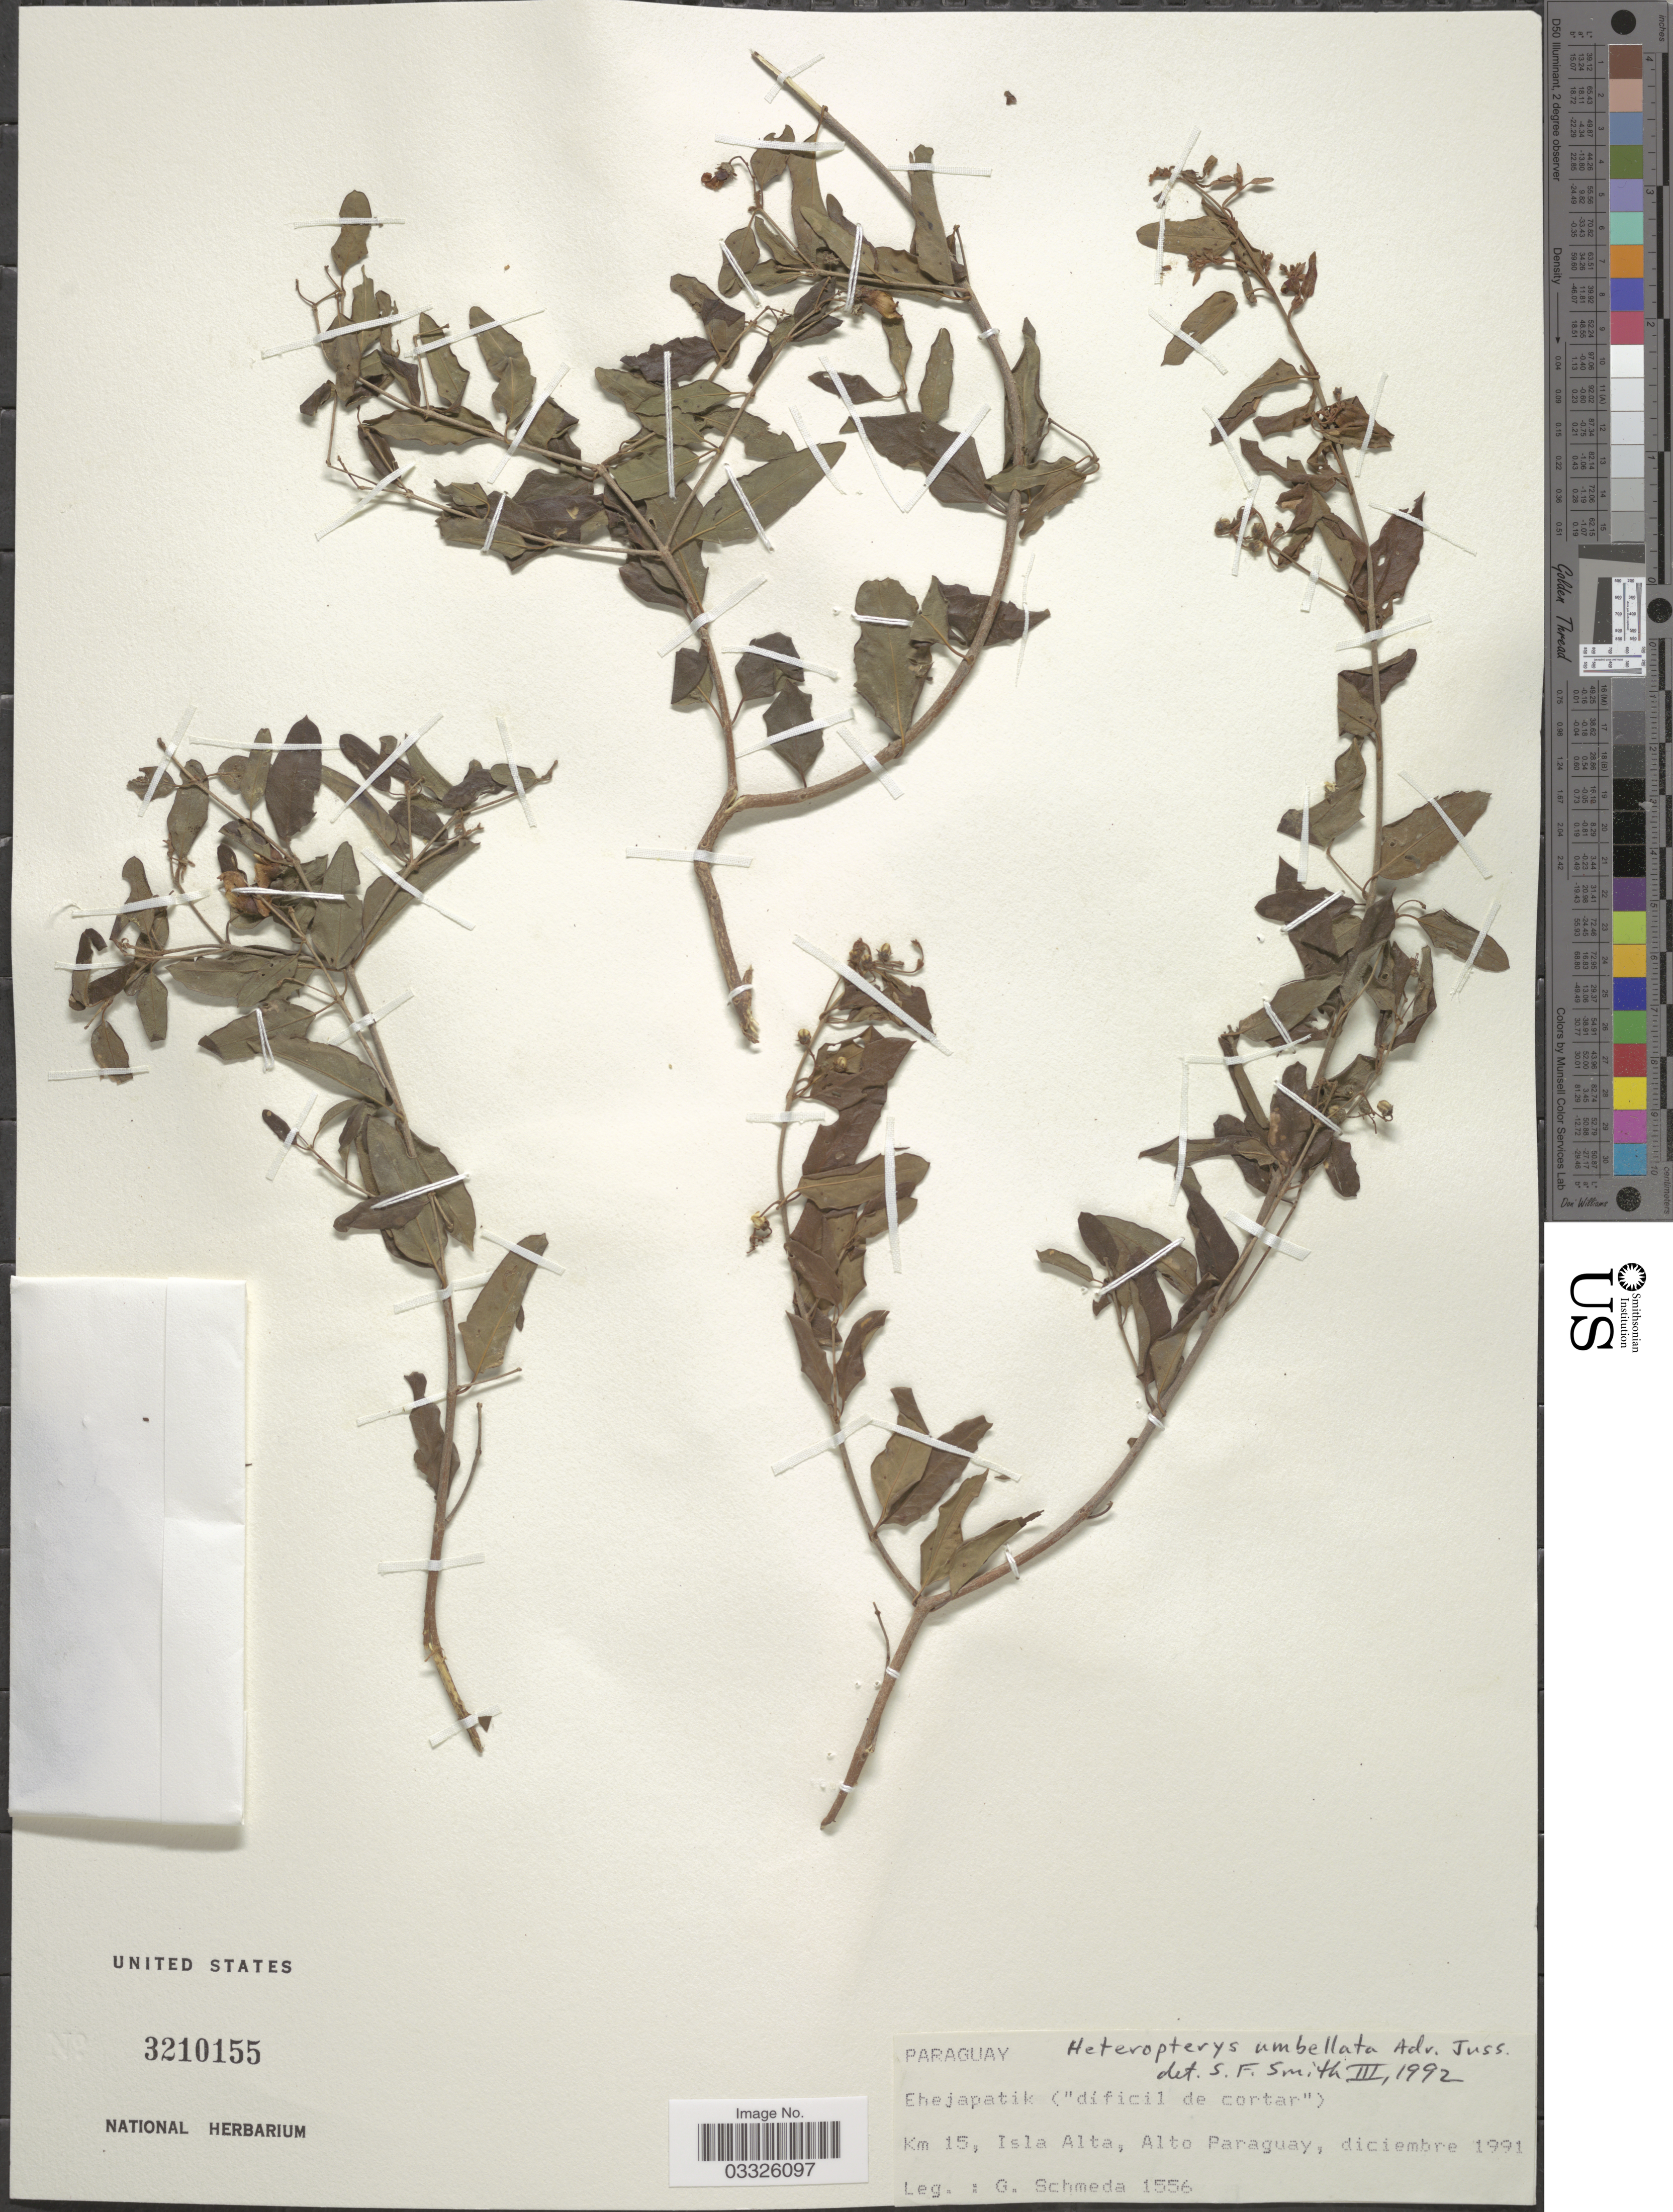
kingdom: Plantae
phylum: Tracheophyta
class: Magnoliopsida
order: Malpighiales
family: Malpighiaceae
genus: Heteropterys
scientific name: Heteropterys umbellata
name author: A. Juss.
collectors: G. Schmeda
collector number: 1556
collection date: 1991-12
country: Paraguay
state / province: Alto Paraguay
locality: Km 15, Isla Alta.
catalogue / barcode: US 3210155